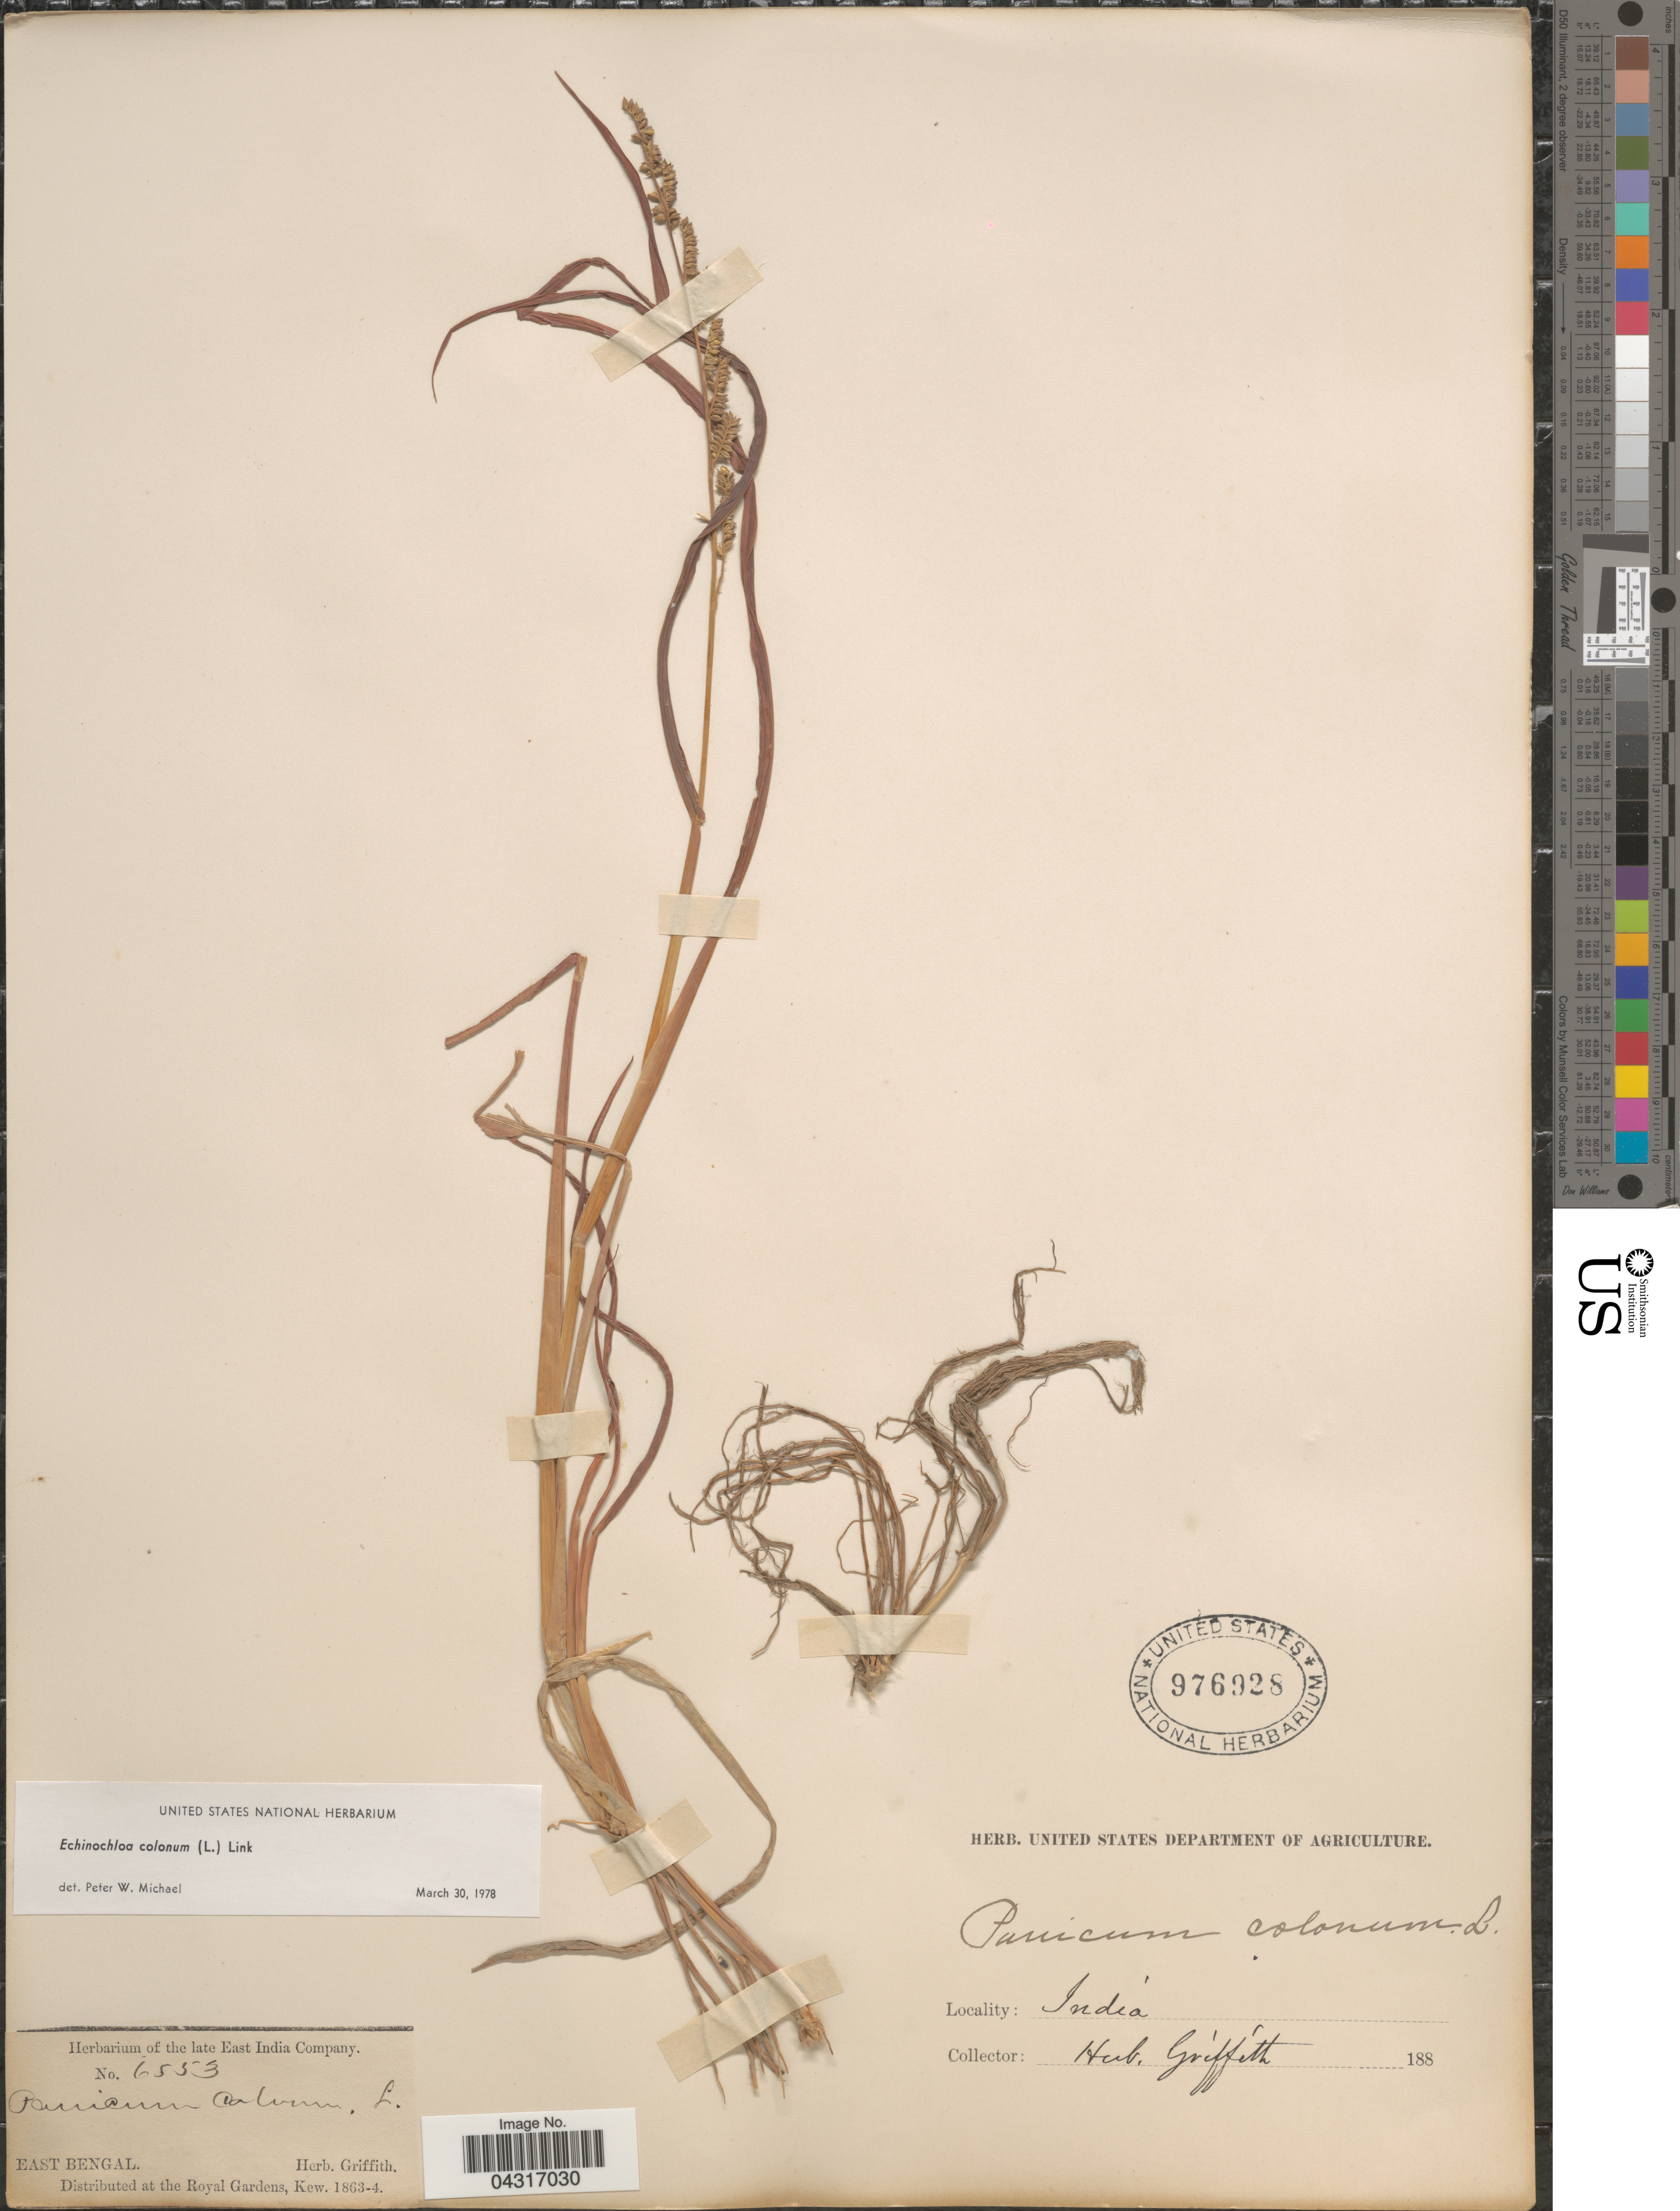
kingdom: Plantae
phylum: Tracheophyta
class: Liliopsida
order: Poales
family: Poaceae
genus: Echinochloa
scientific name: Echinochloa colona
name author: (L.) Link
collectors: -. Griffith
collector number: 6553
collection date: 1863/1864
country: India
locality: East Bengal.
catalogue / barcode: US 976928